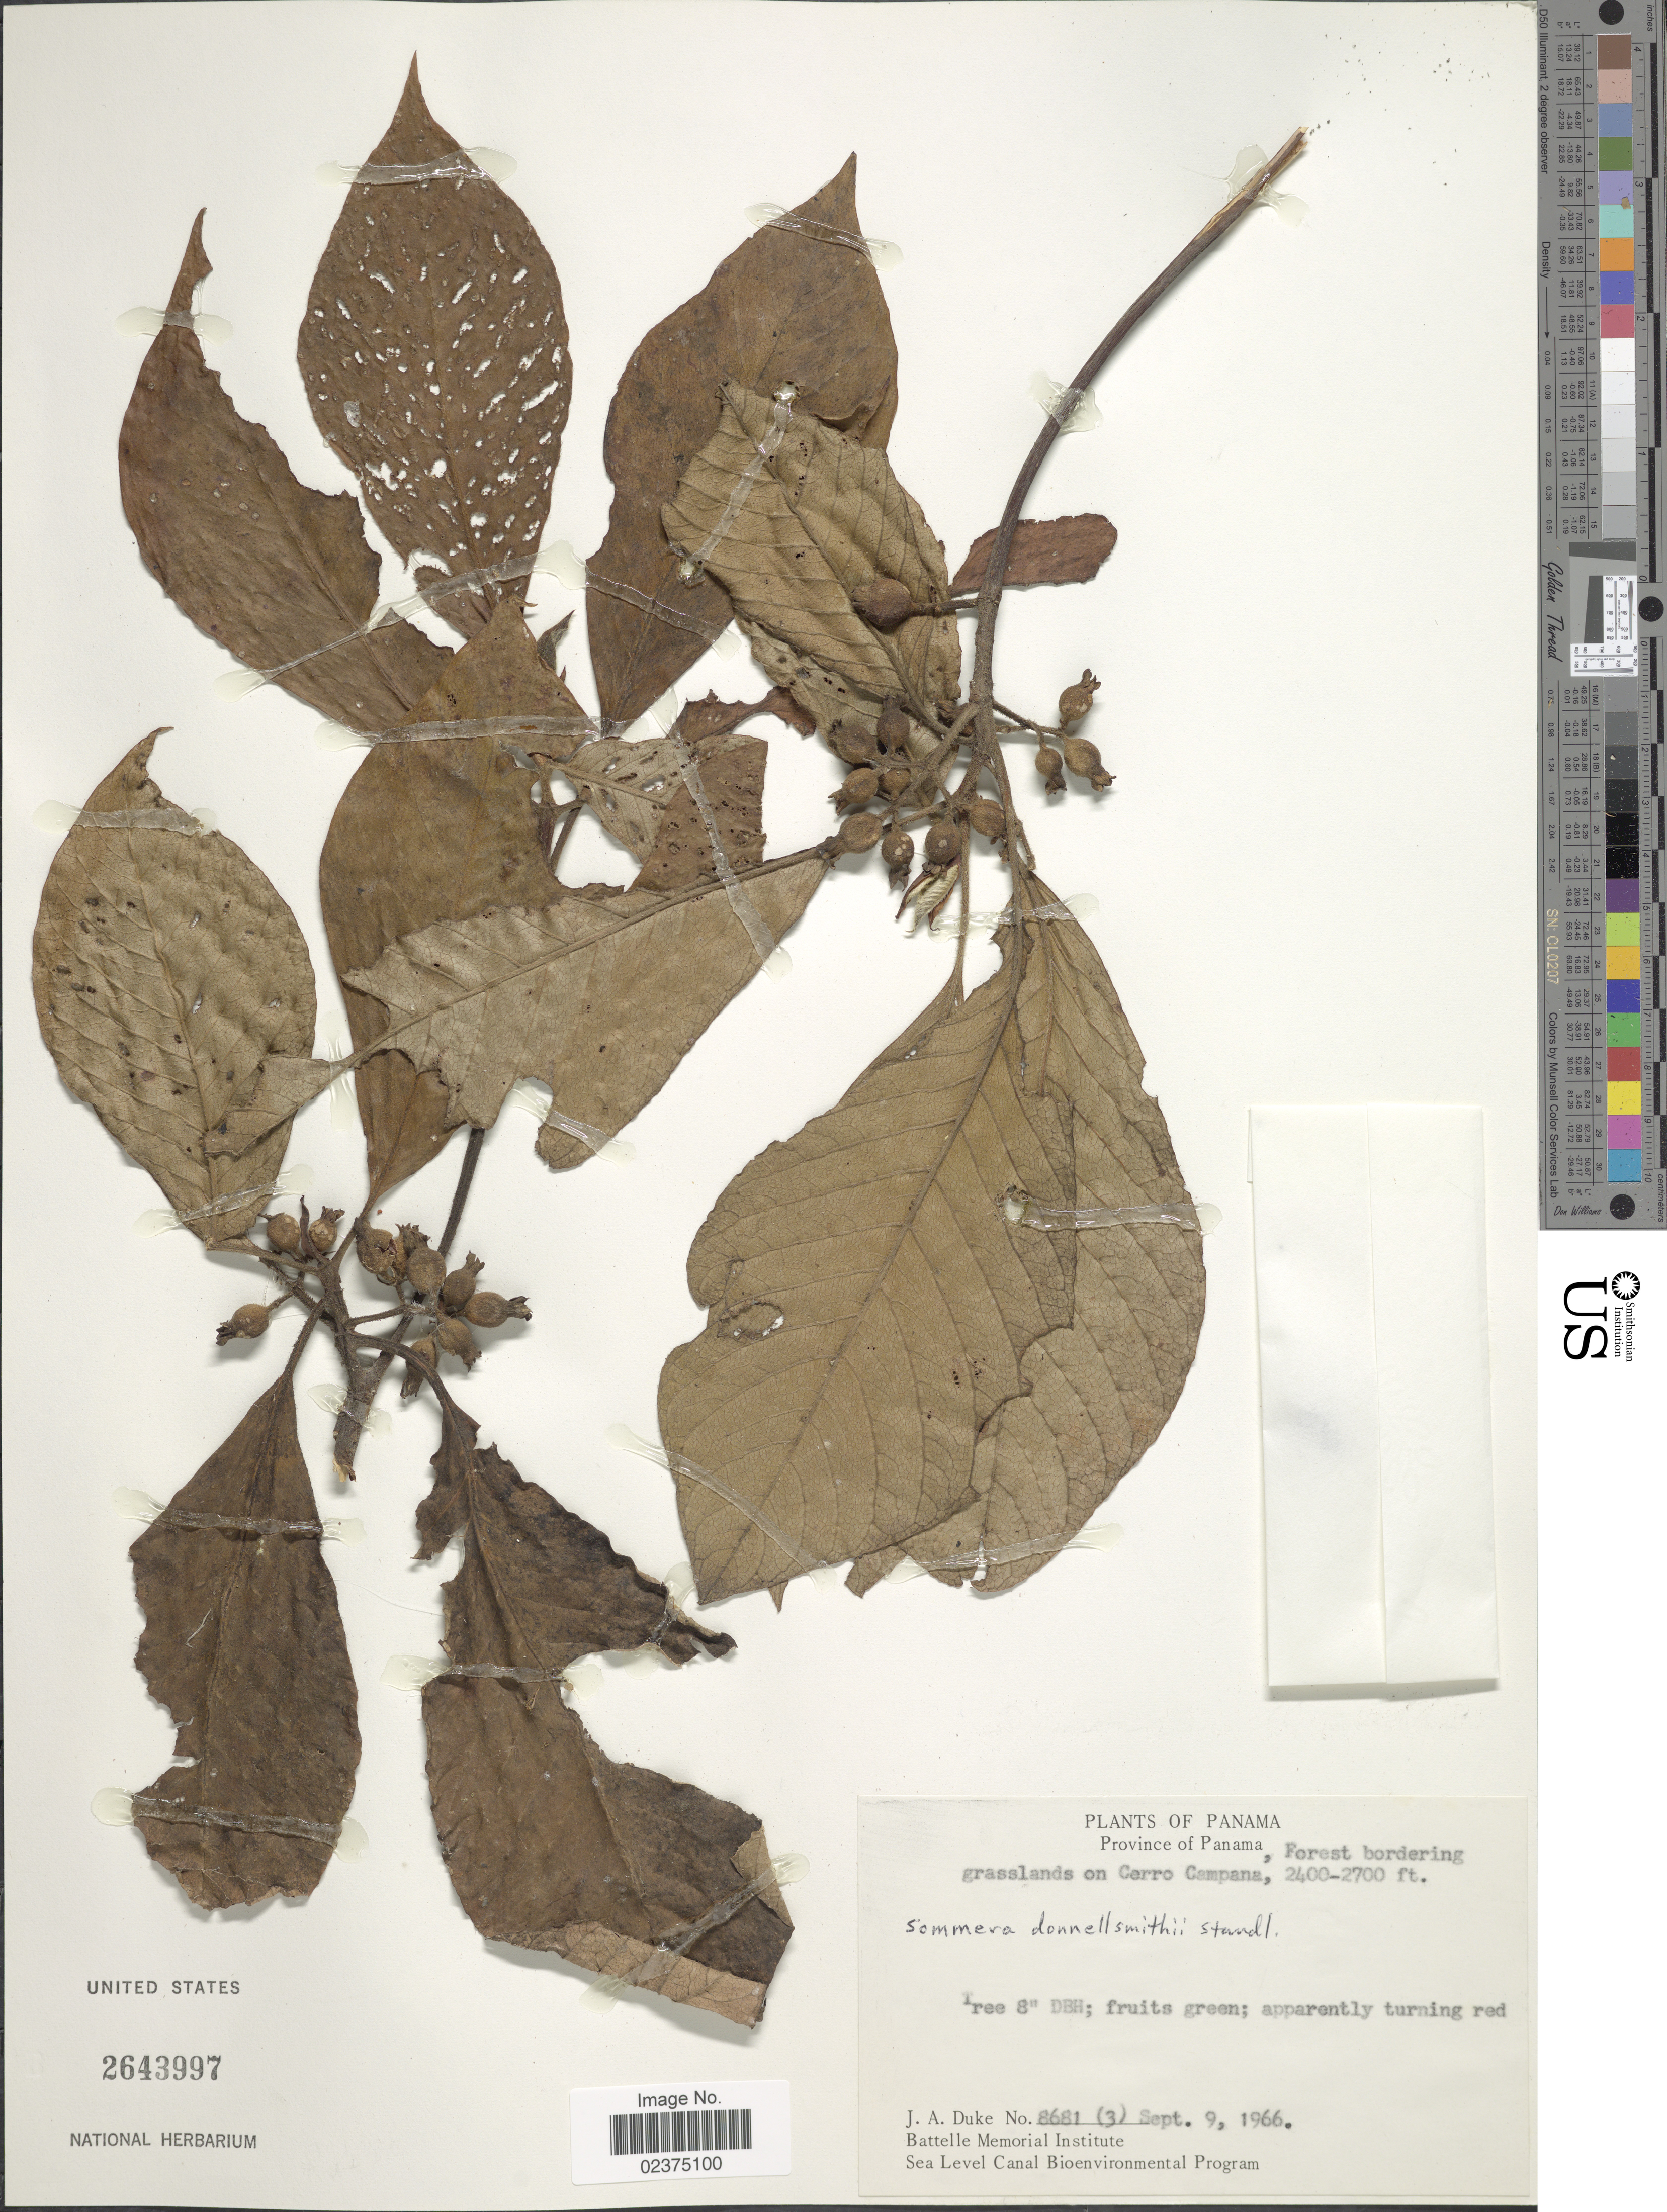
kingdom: Plantae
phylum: Tracheophyta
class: Magnoliopsida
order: Gentianales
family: Rubiaceae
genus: Sommera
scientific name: Sommera donnell-smithii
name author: Standl.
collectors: J. A. Duke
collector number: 8681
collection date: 1966-09-09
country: Panama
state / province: Panamá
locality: Forest bordering grasslands on Cerro Campana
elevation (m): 732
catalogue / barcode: US 2643997